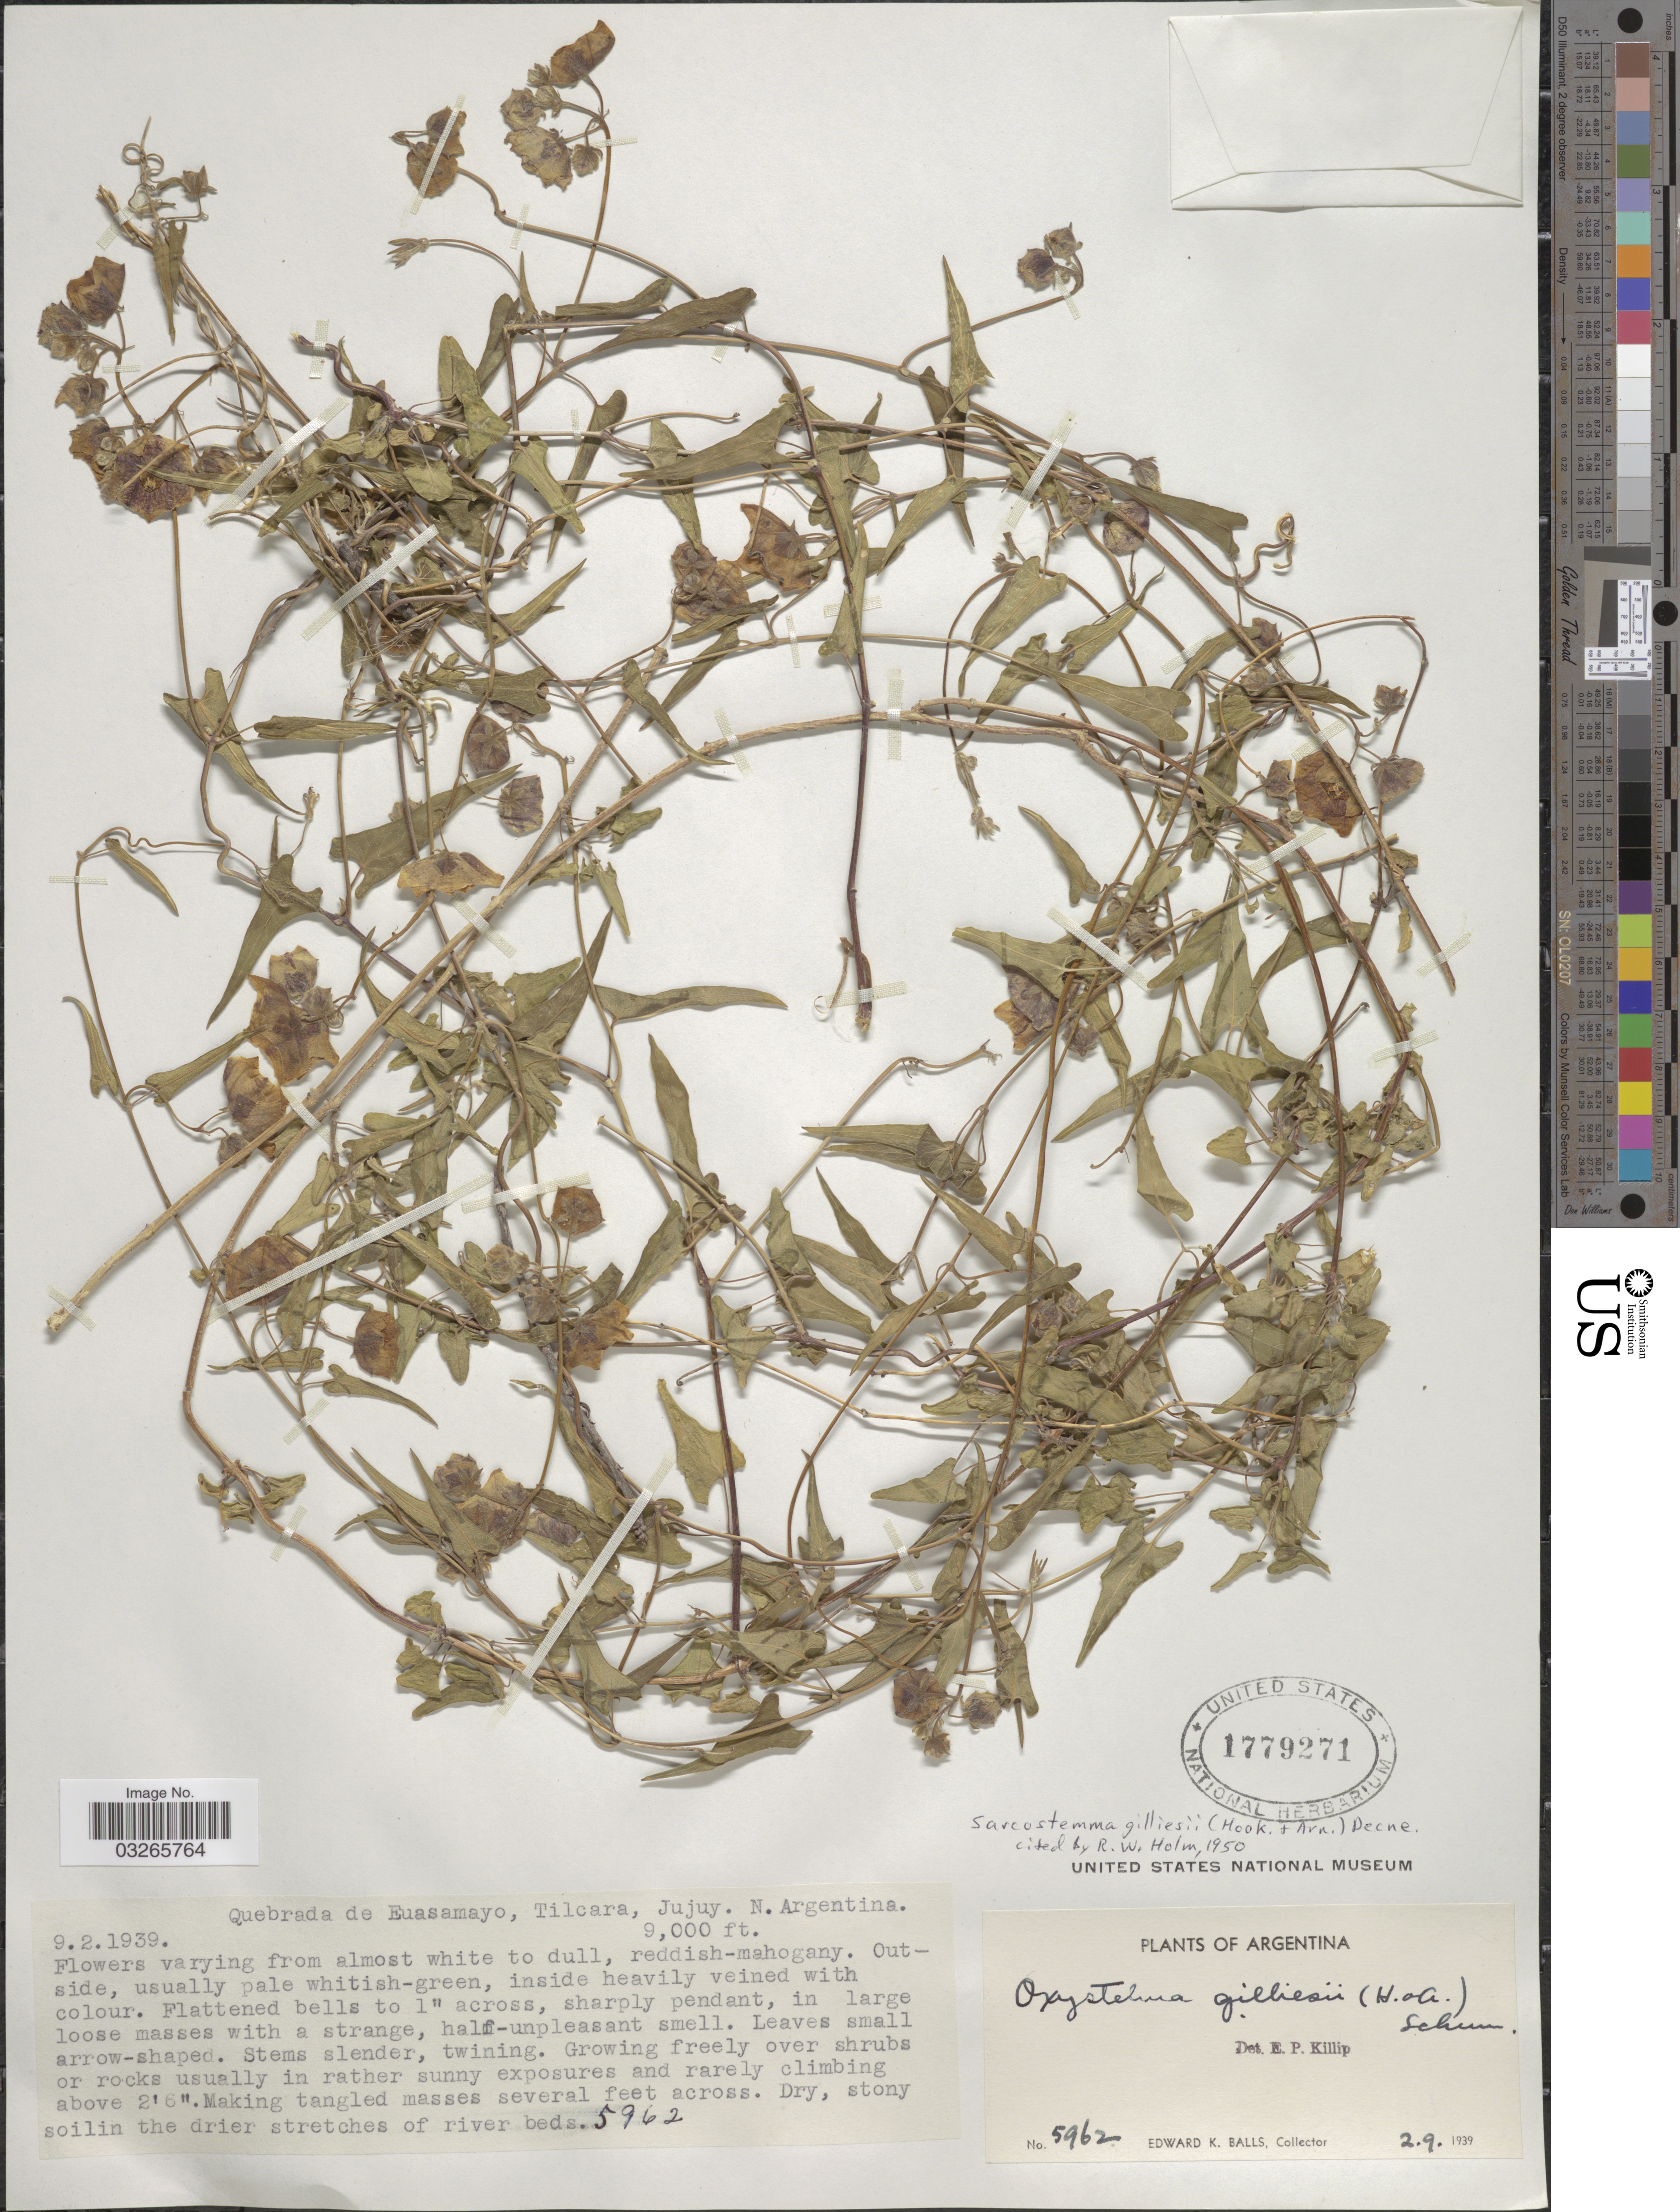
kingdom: Plantae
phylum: Tracheophyta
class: Magnoliopsida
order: Gentianales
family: Apocynaceae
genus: Sarcostemma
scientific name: Sarcostemma gilliesii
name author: (Hook. & Arn.) Decne.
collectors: E. K. Balls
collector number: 5962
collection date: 1939-09-02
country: Argentina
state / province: Jujuy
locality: Quebrada de Euasamayo, Tilcara. N. Argentina.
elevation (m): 2743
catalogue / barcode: US 1779271